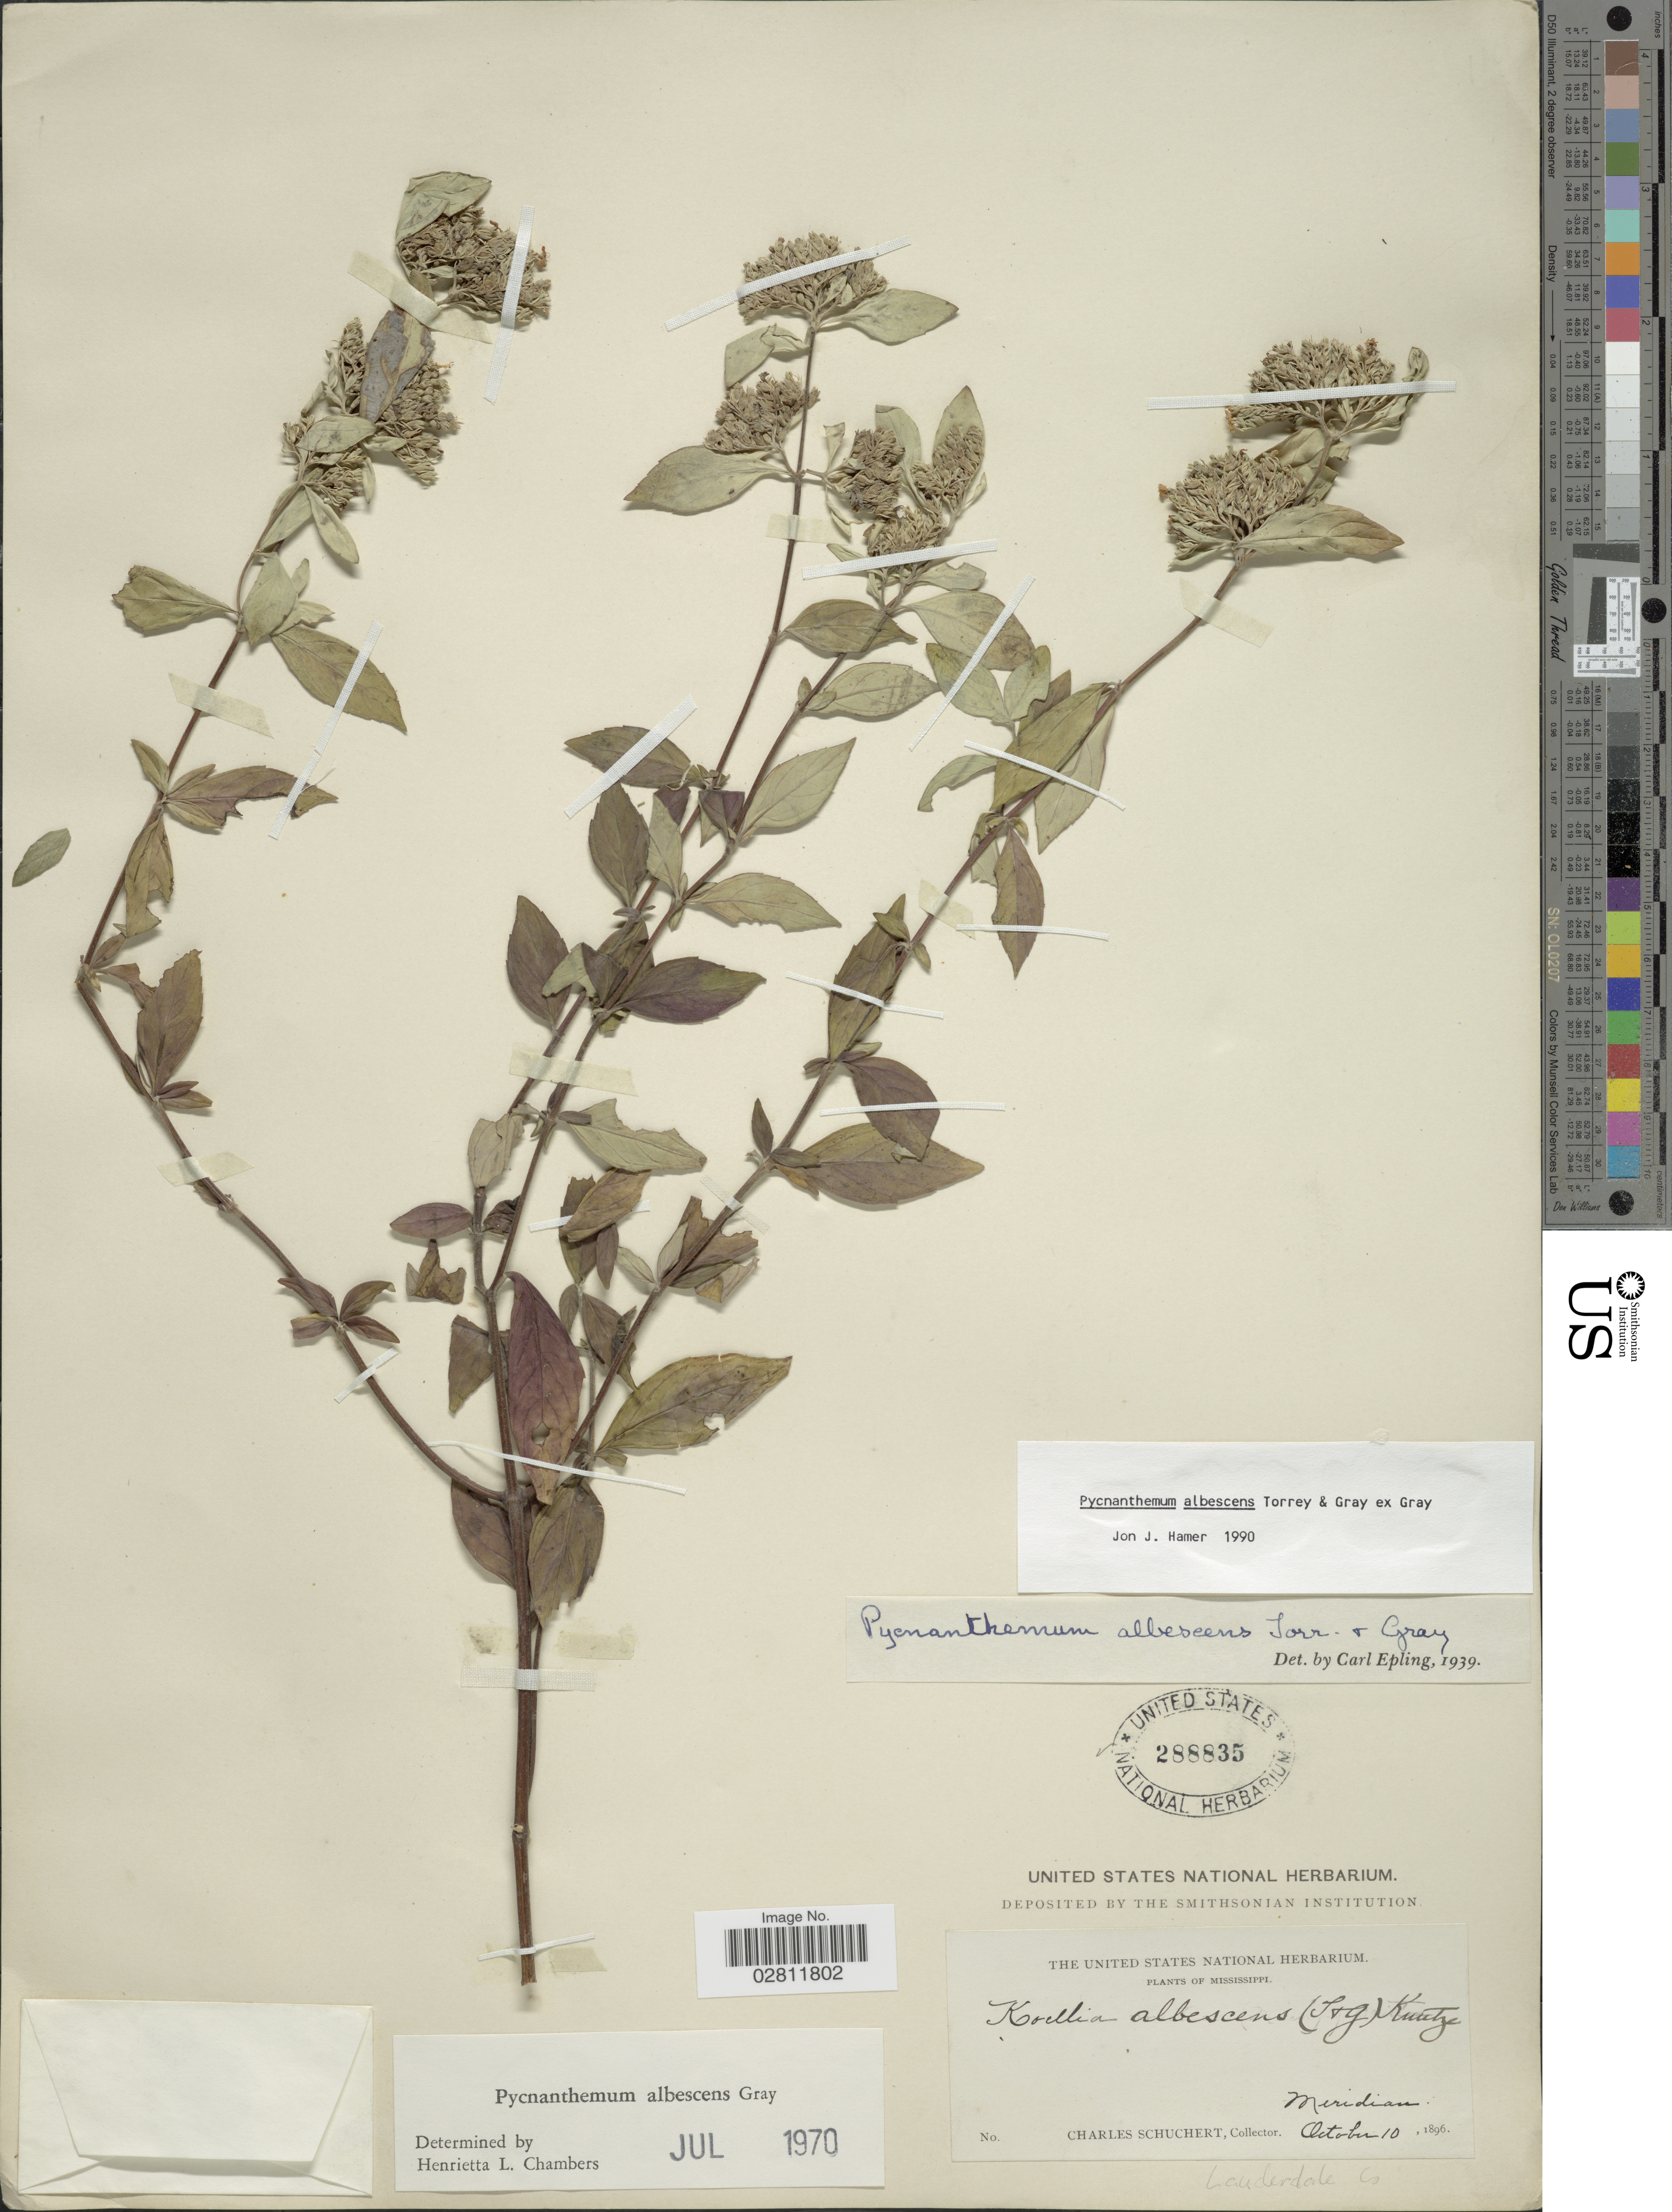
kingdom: Plantae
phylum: Tracheophyta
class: Magnoliopsida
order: Lamiales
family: Lamiaceae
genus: Pycnanthemum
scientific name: Pycnanthemum albescens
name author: Torr. & A. Gray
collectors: C. Schuchert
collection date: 1896-10-10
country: United States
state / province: Mississippi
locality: Lauderdale Co. Meridian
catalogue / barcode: US 288835